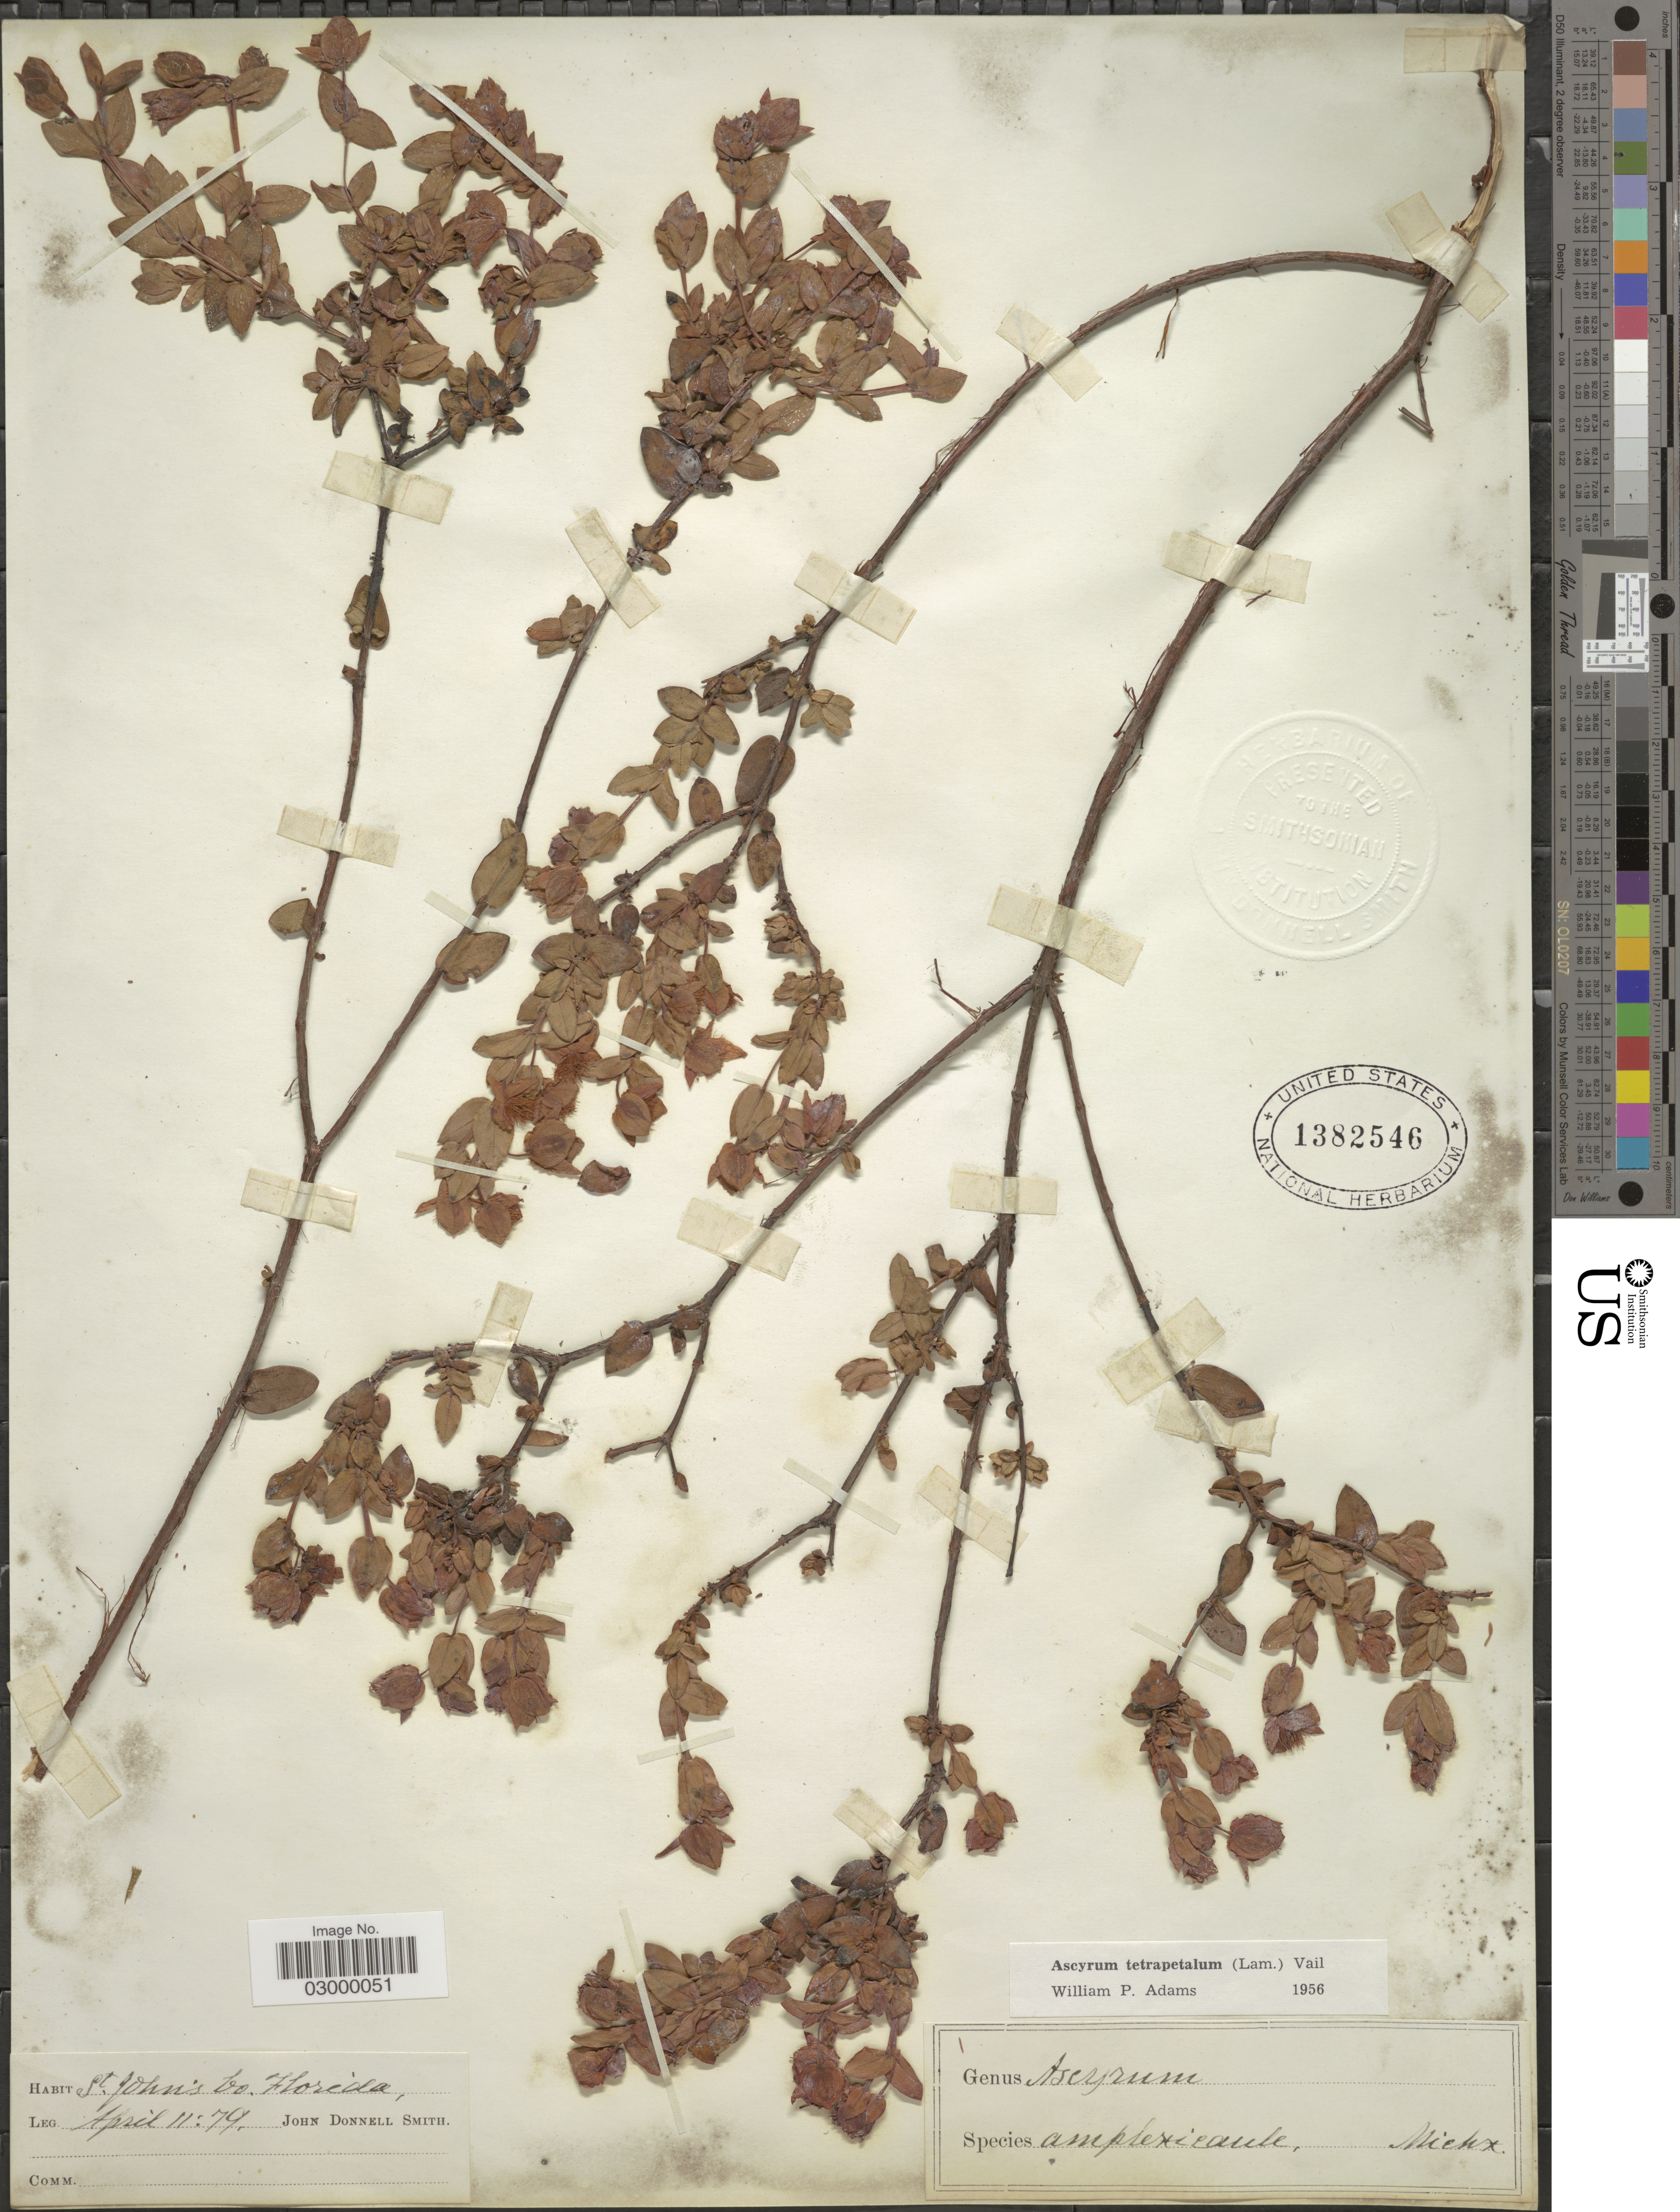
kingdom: Plantae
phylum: Tracheophyta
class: Magnoliopsida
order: Malpighiales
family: Hypericaceae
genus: Hypericum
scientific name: Hypericum tetrapetalum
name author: Lam.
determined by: Strong, Mark T., (BOT), Smithsonian Institution - National Museum of Natural History (UNITED STATES)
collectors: J. Donnell Smith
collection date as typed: Transcribed d/m/y: 11/4/79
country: United States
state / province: Florida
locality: St. Johns Co.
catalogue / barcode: US 1382546